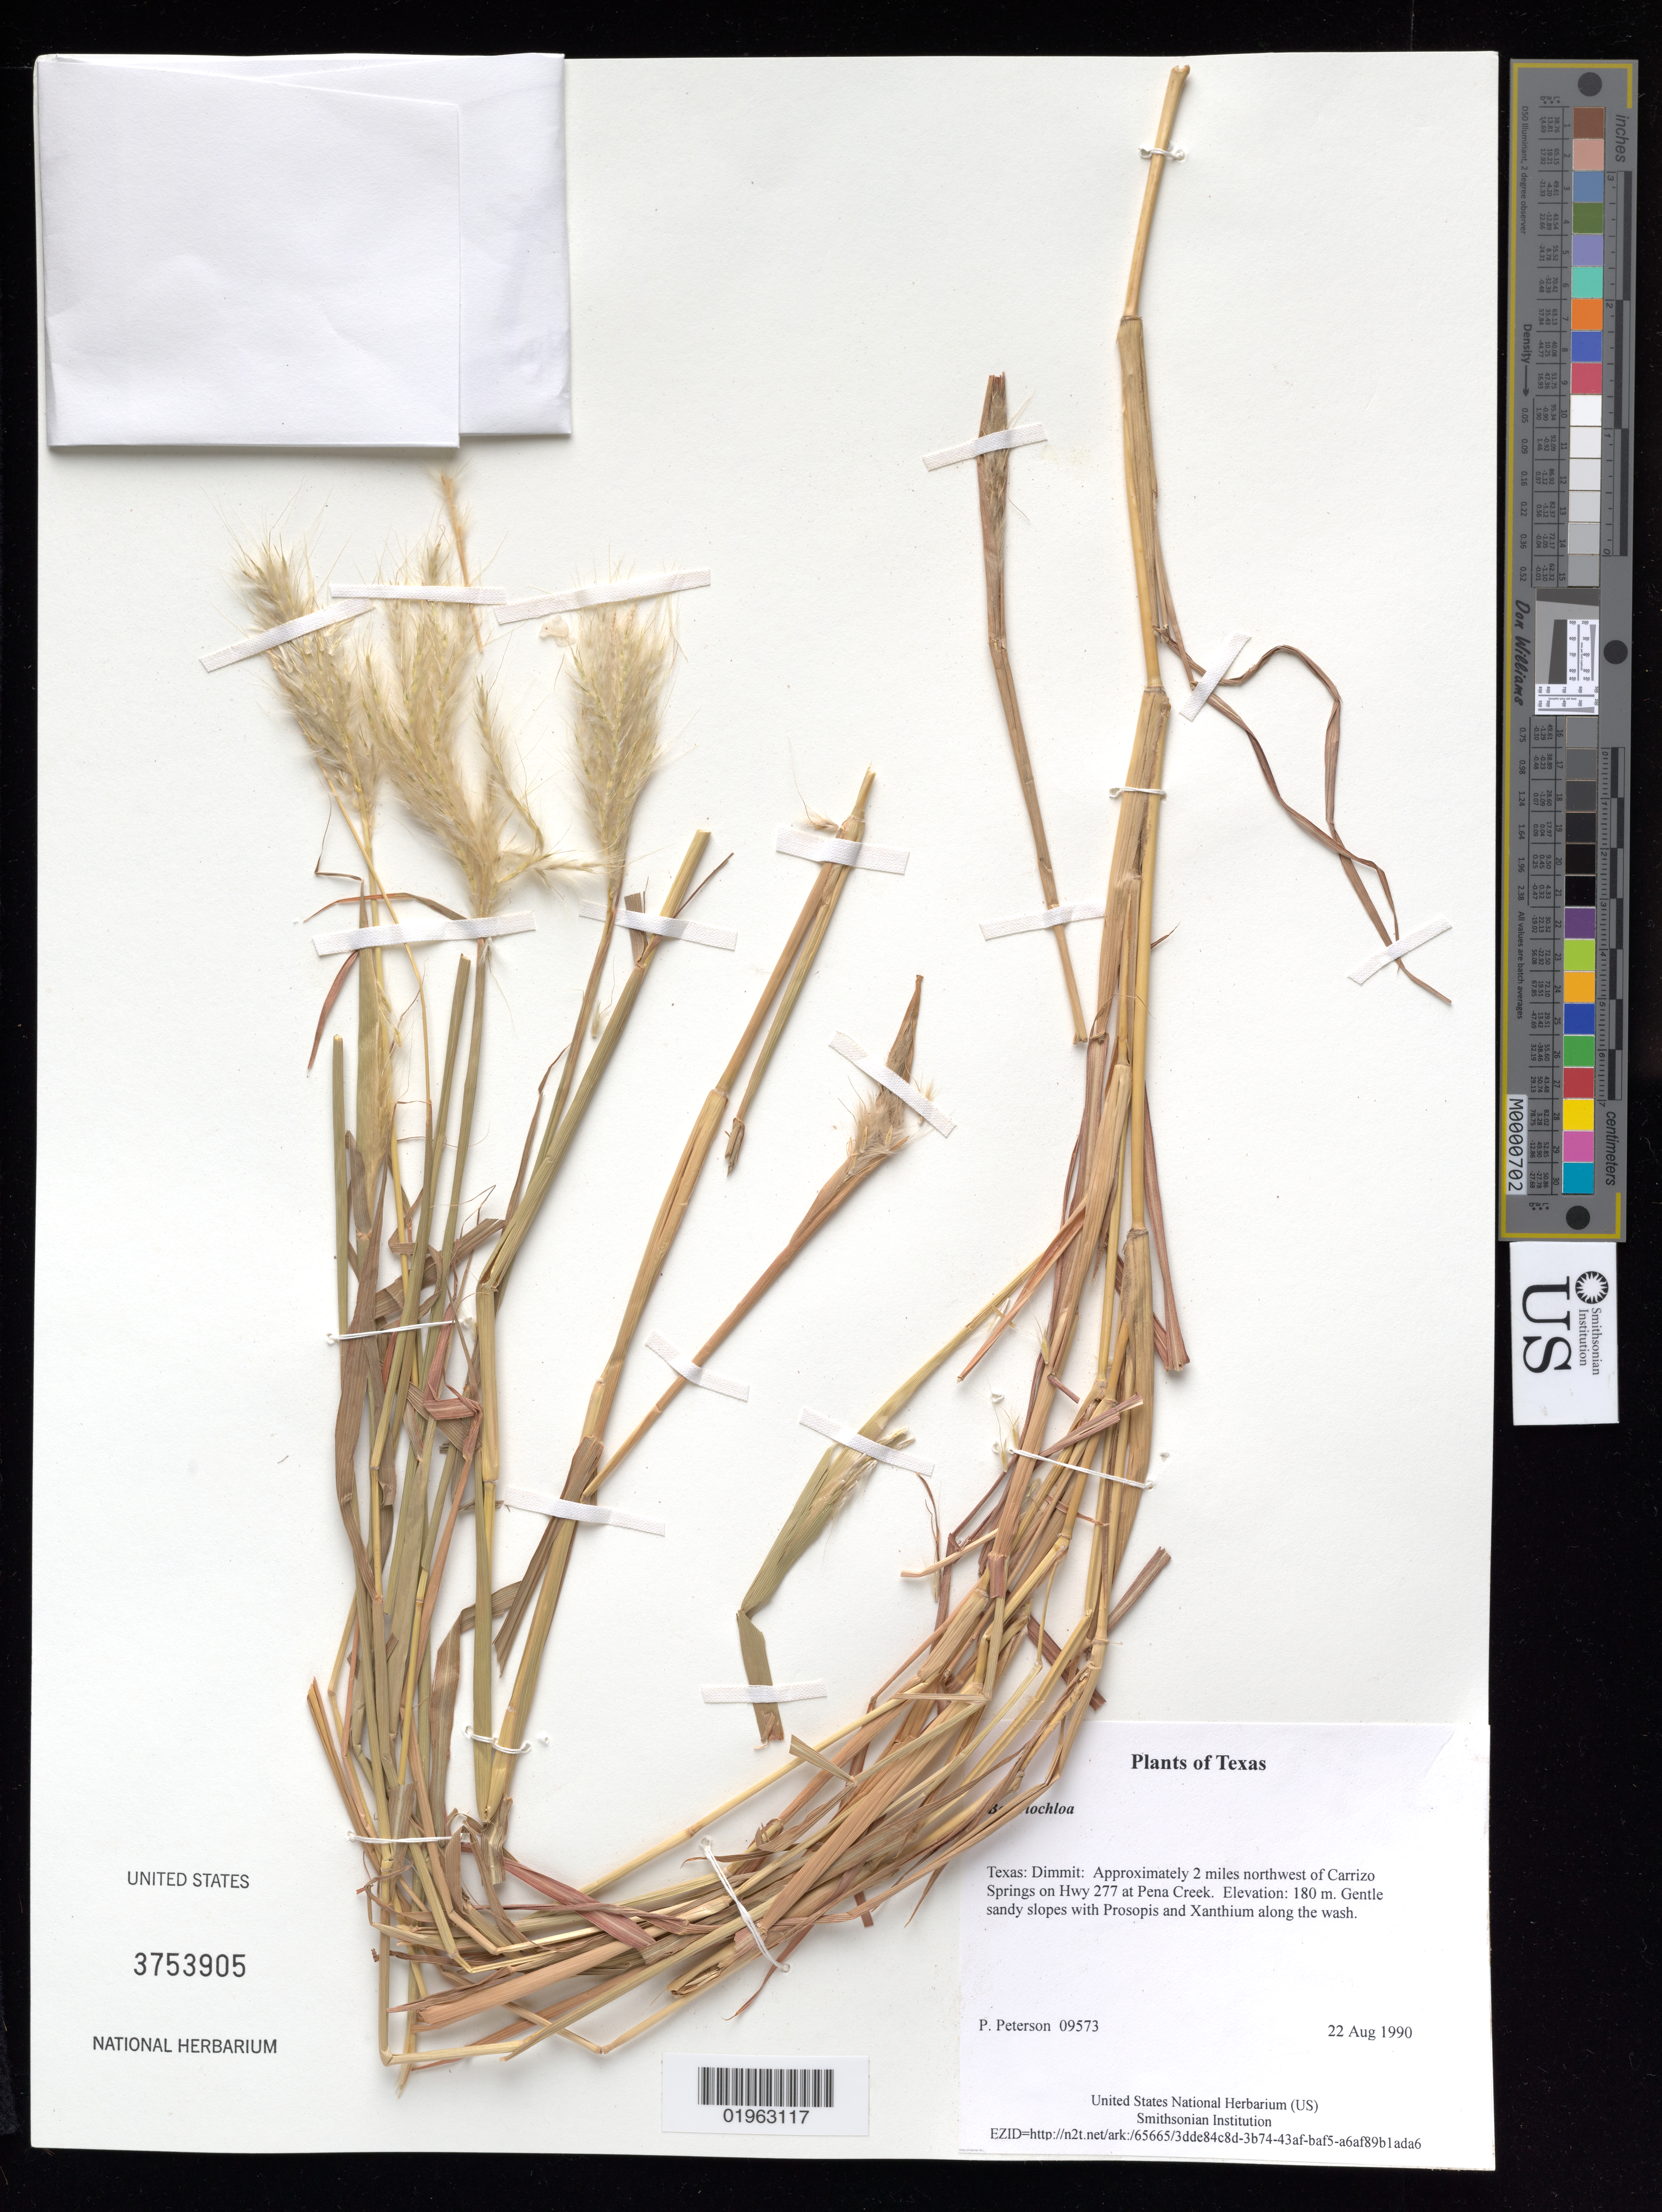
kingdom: Plantae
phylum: Tracheophyta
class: Liliopsida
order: Poales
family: Poaceae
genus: Bothriochloa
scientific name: Bothriochloa sp.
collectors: P. M. Peterson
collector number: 09573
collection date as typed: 22 Aug 1990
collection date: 1990-08-22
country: United States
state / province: Texas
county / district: Dimmit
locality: Approximately 2 miles northwest of Carrizo Springs on Hwy 277 at Pena Creek.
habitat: Gentle sandy slopes with Prosopis and Xanthium along the wash.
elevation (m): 180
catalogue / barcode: US 3753905